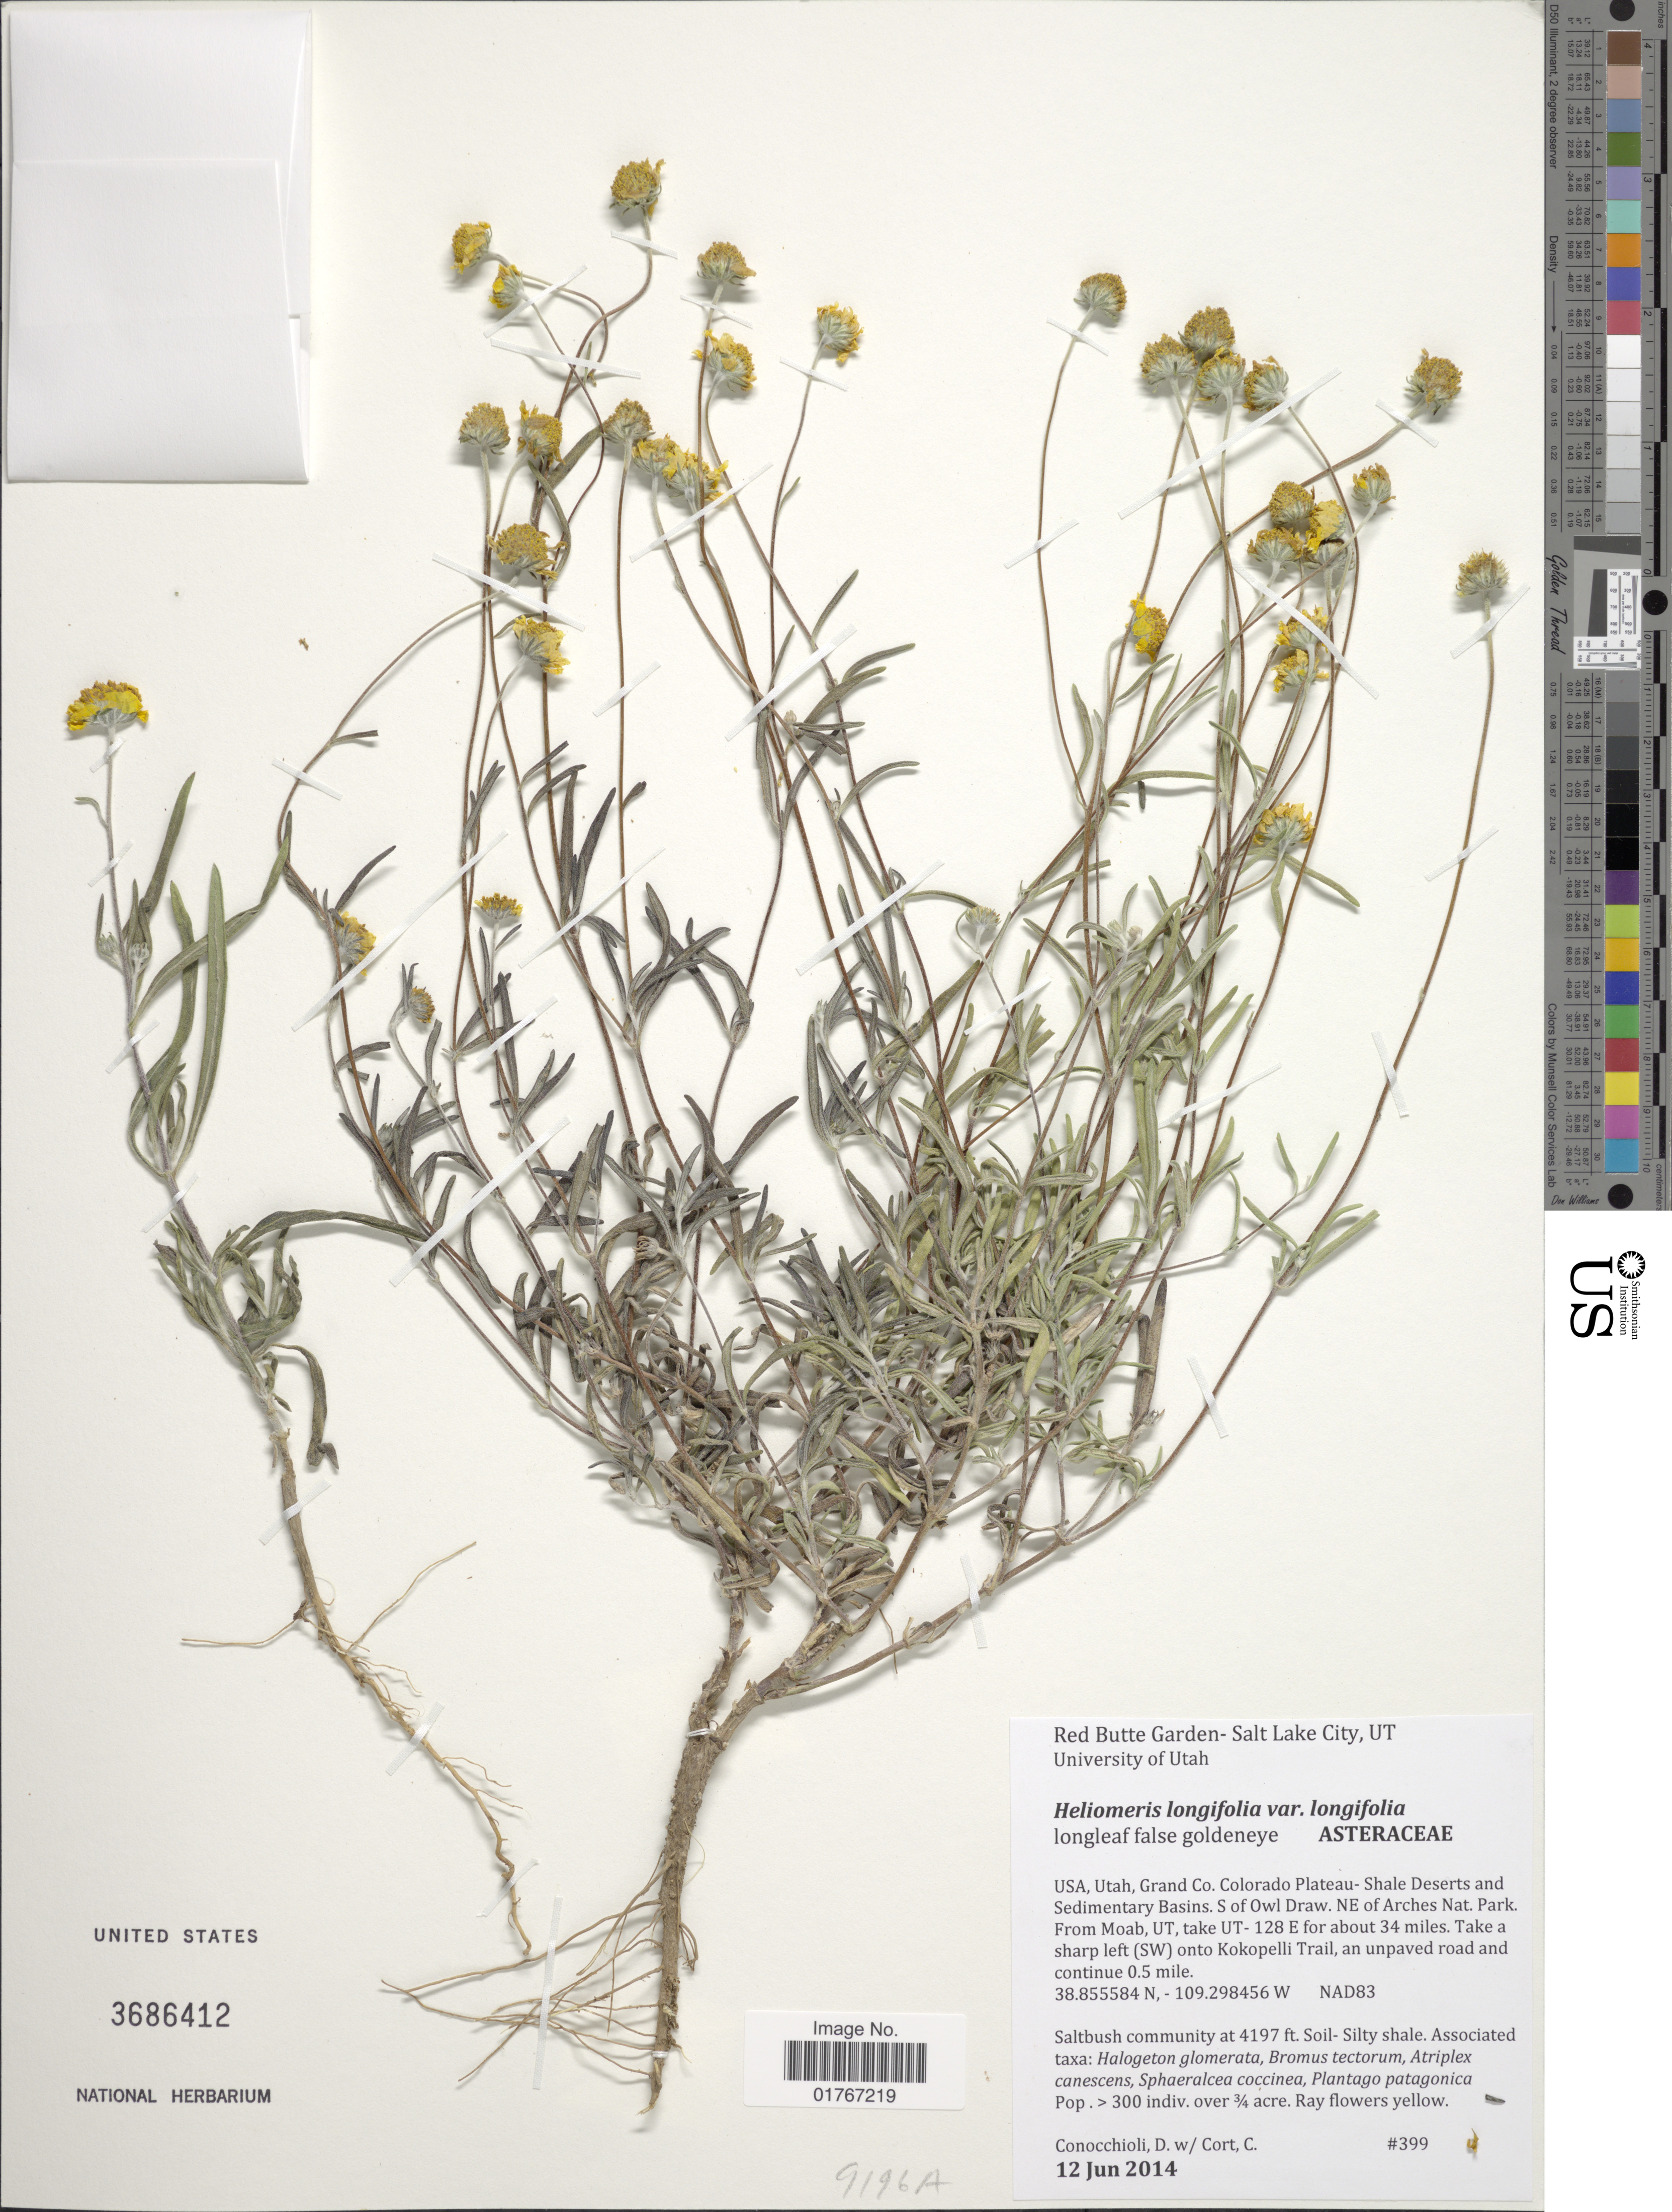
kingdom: Plantae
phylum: Tracheophyta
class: Magnoliopsida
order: Asterales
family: Asteraceae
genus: Heliomeris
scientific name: Heliomeris longifolia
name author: (B.L. Rob.) Cockerell & Greenm.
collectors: D. Cococchioli & C. Cort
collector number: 399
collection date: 2014-06-12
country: United States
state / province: Utah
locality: Grand Co. Colorado Plateau-Shale Deserrt and Sedimentary Basins. S of Owl Draw. NE of Arches Nat Park. From Moab, Ut, take UT-128 E for about 34 miles. Take a sharp left (SW) onto Kokopelli TRail, an unpaved road and continue 0.5 mile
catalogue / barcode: US 3686412